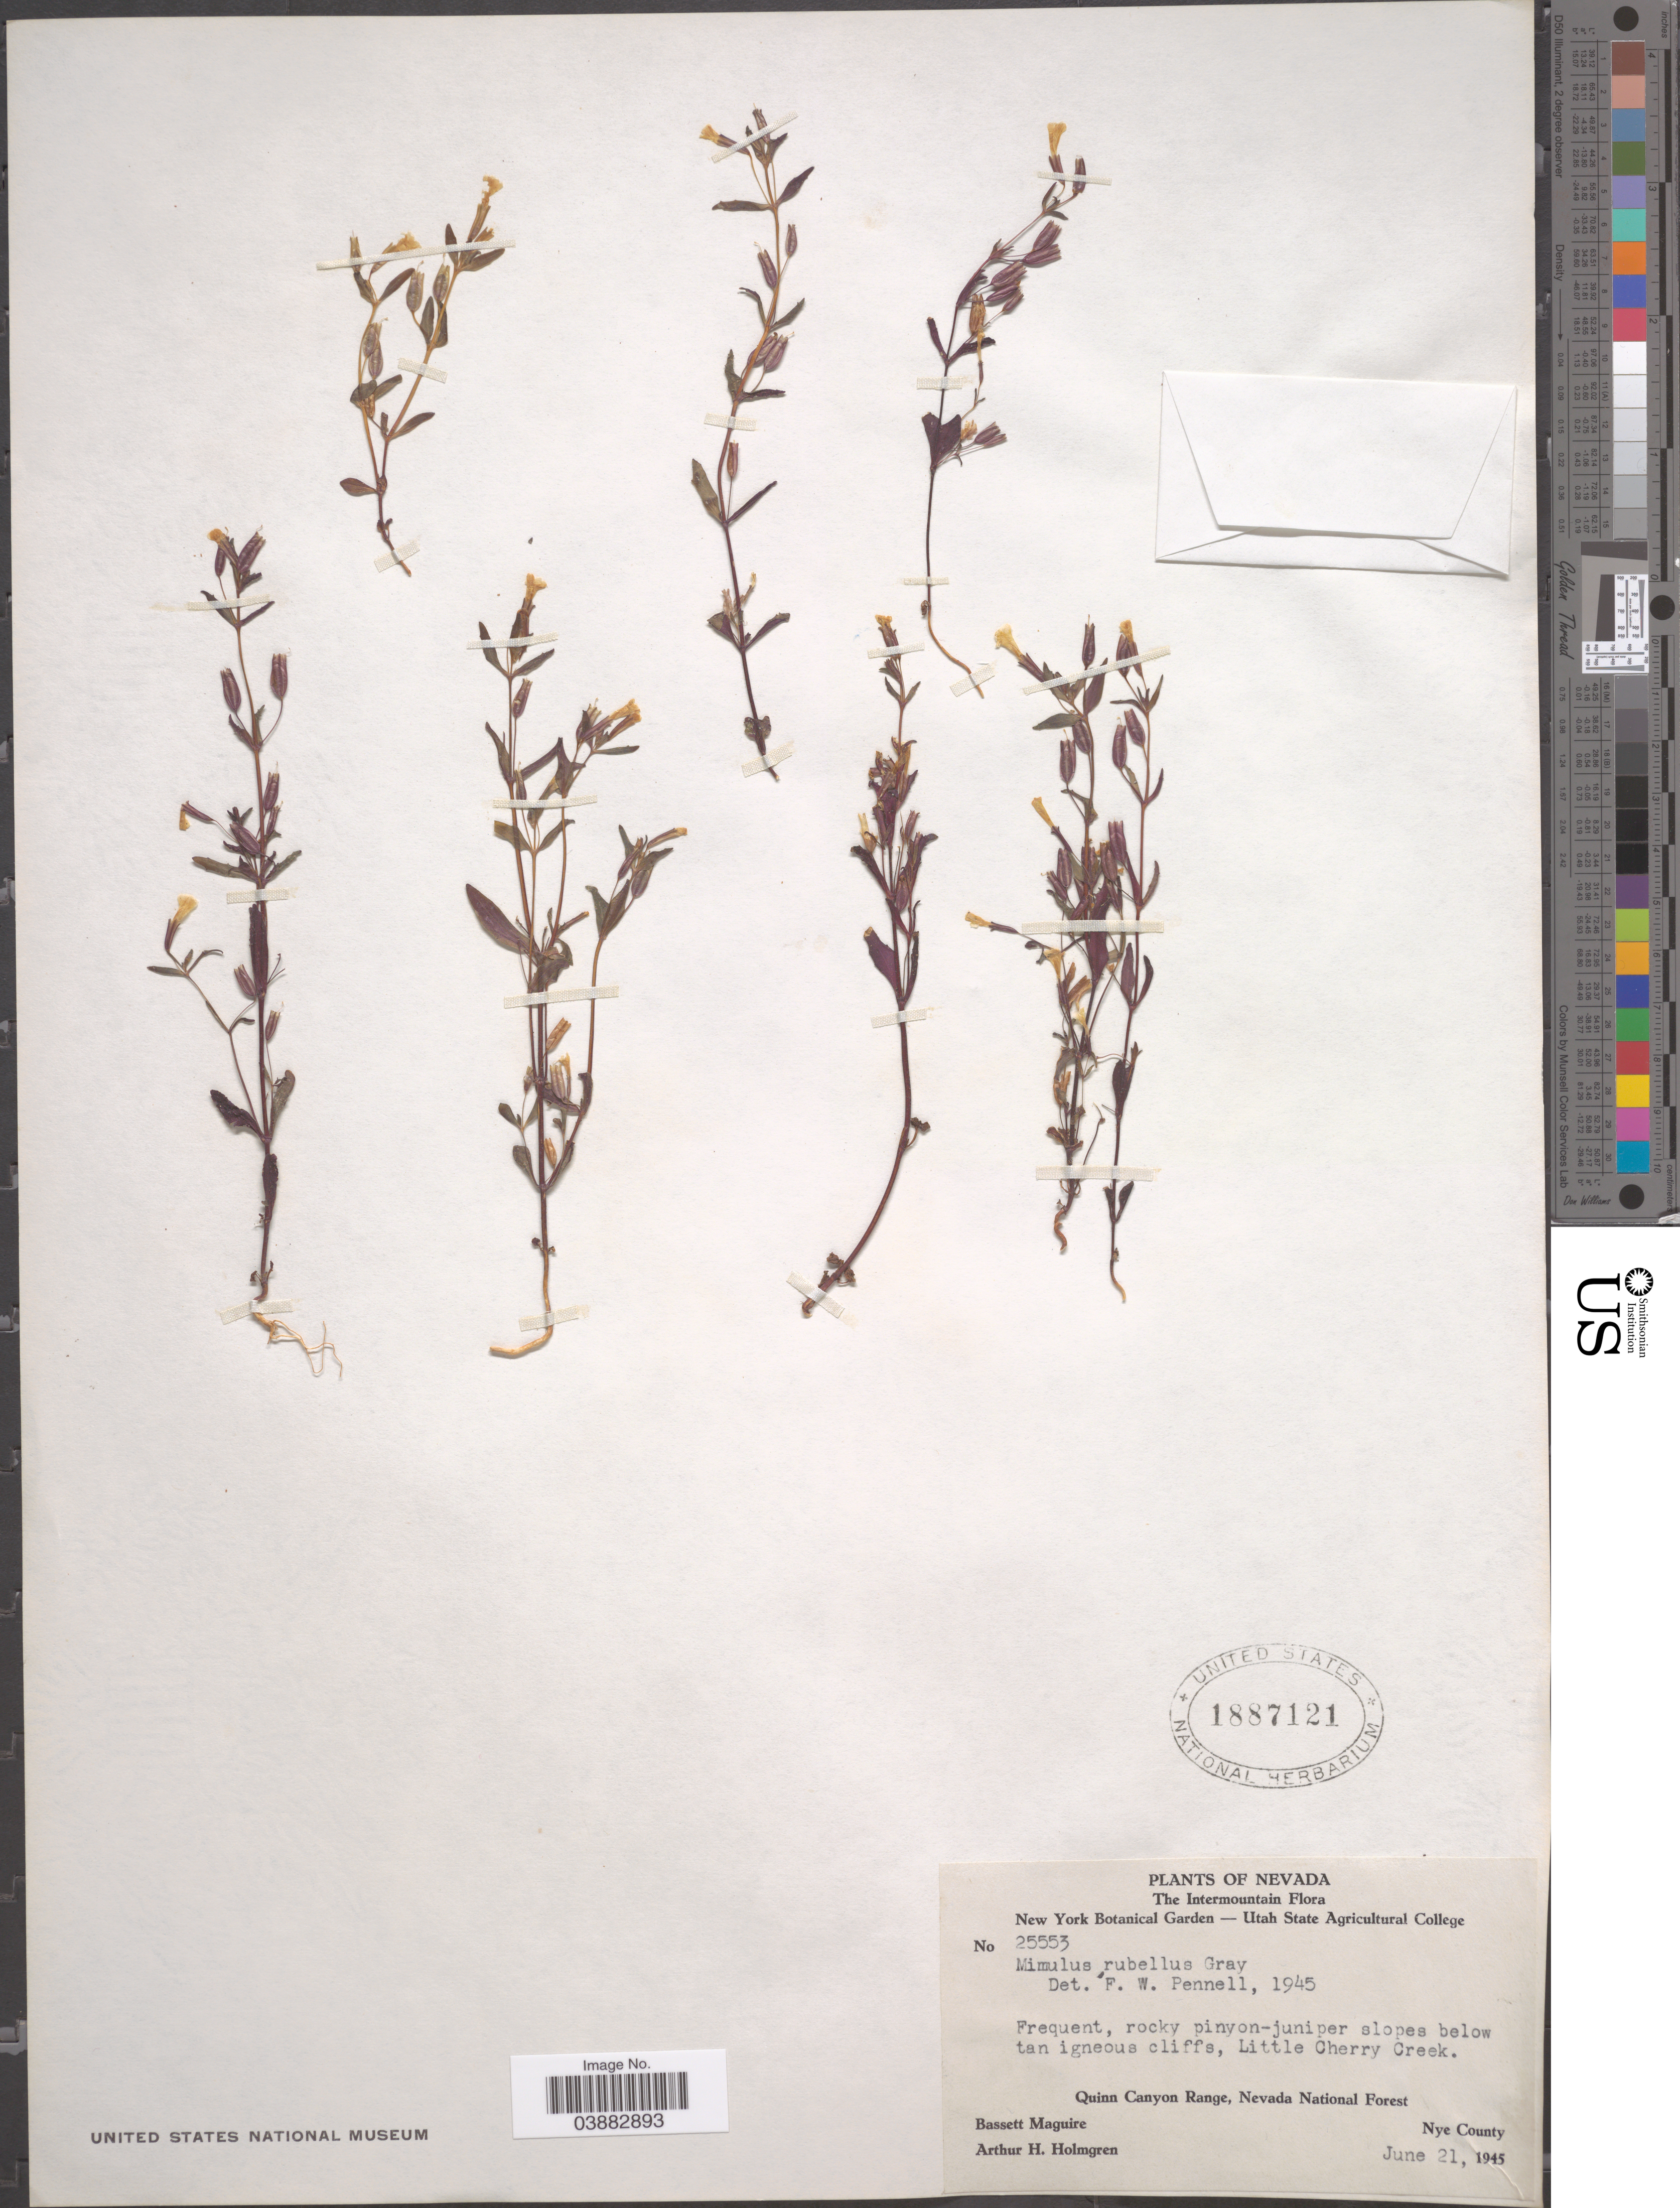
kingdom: Plantae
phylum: Tracheophyta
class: Magnoliopsida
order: Lamiales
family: Phrymaceae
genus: Mimulus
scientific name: Mimulus rubellus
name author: A. Gray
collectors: B. Maguire & A. H. Holmgren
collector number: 25553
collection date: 1945-06-21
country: United States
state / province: Nevada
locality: The Intermountain. Little Cherry Creek. Quinn Canyon Range, Nevada National Forest. Nye County.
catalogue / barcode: US 1887121